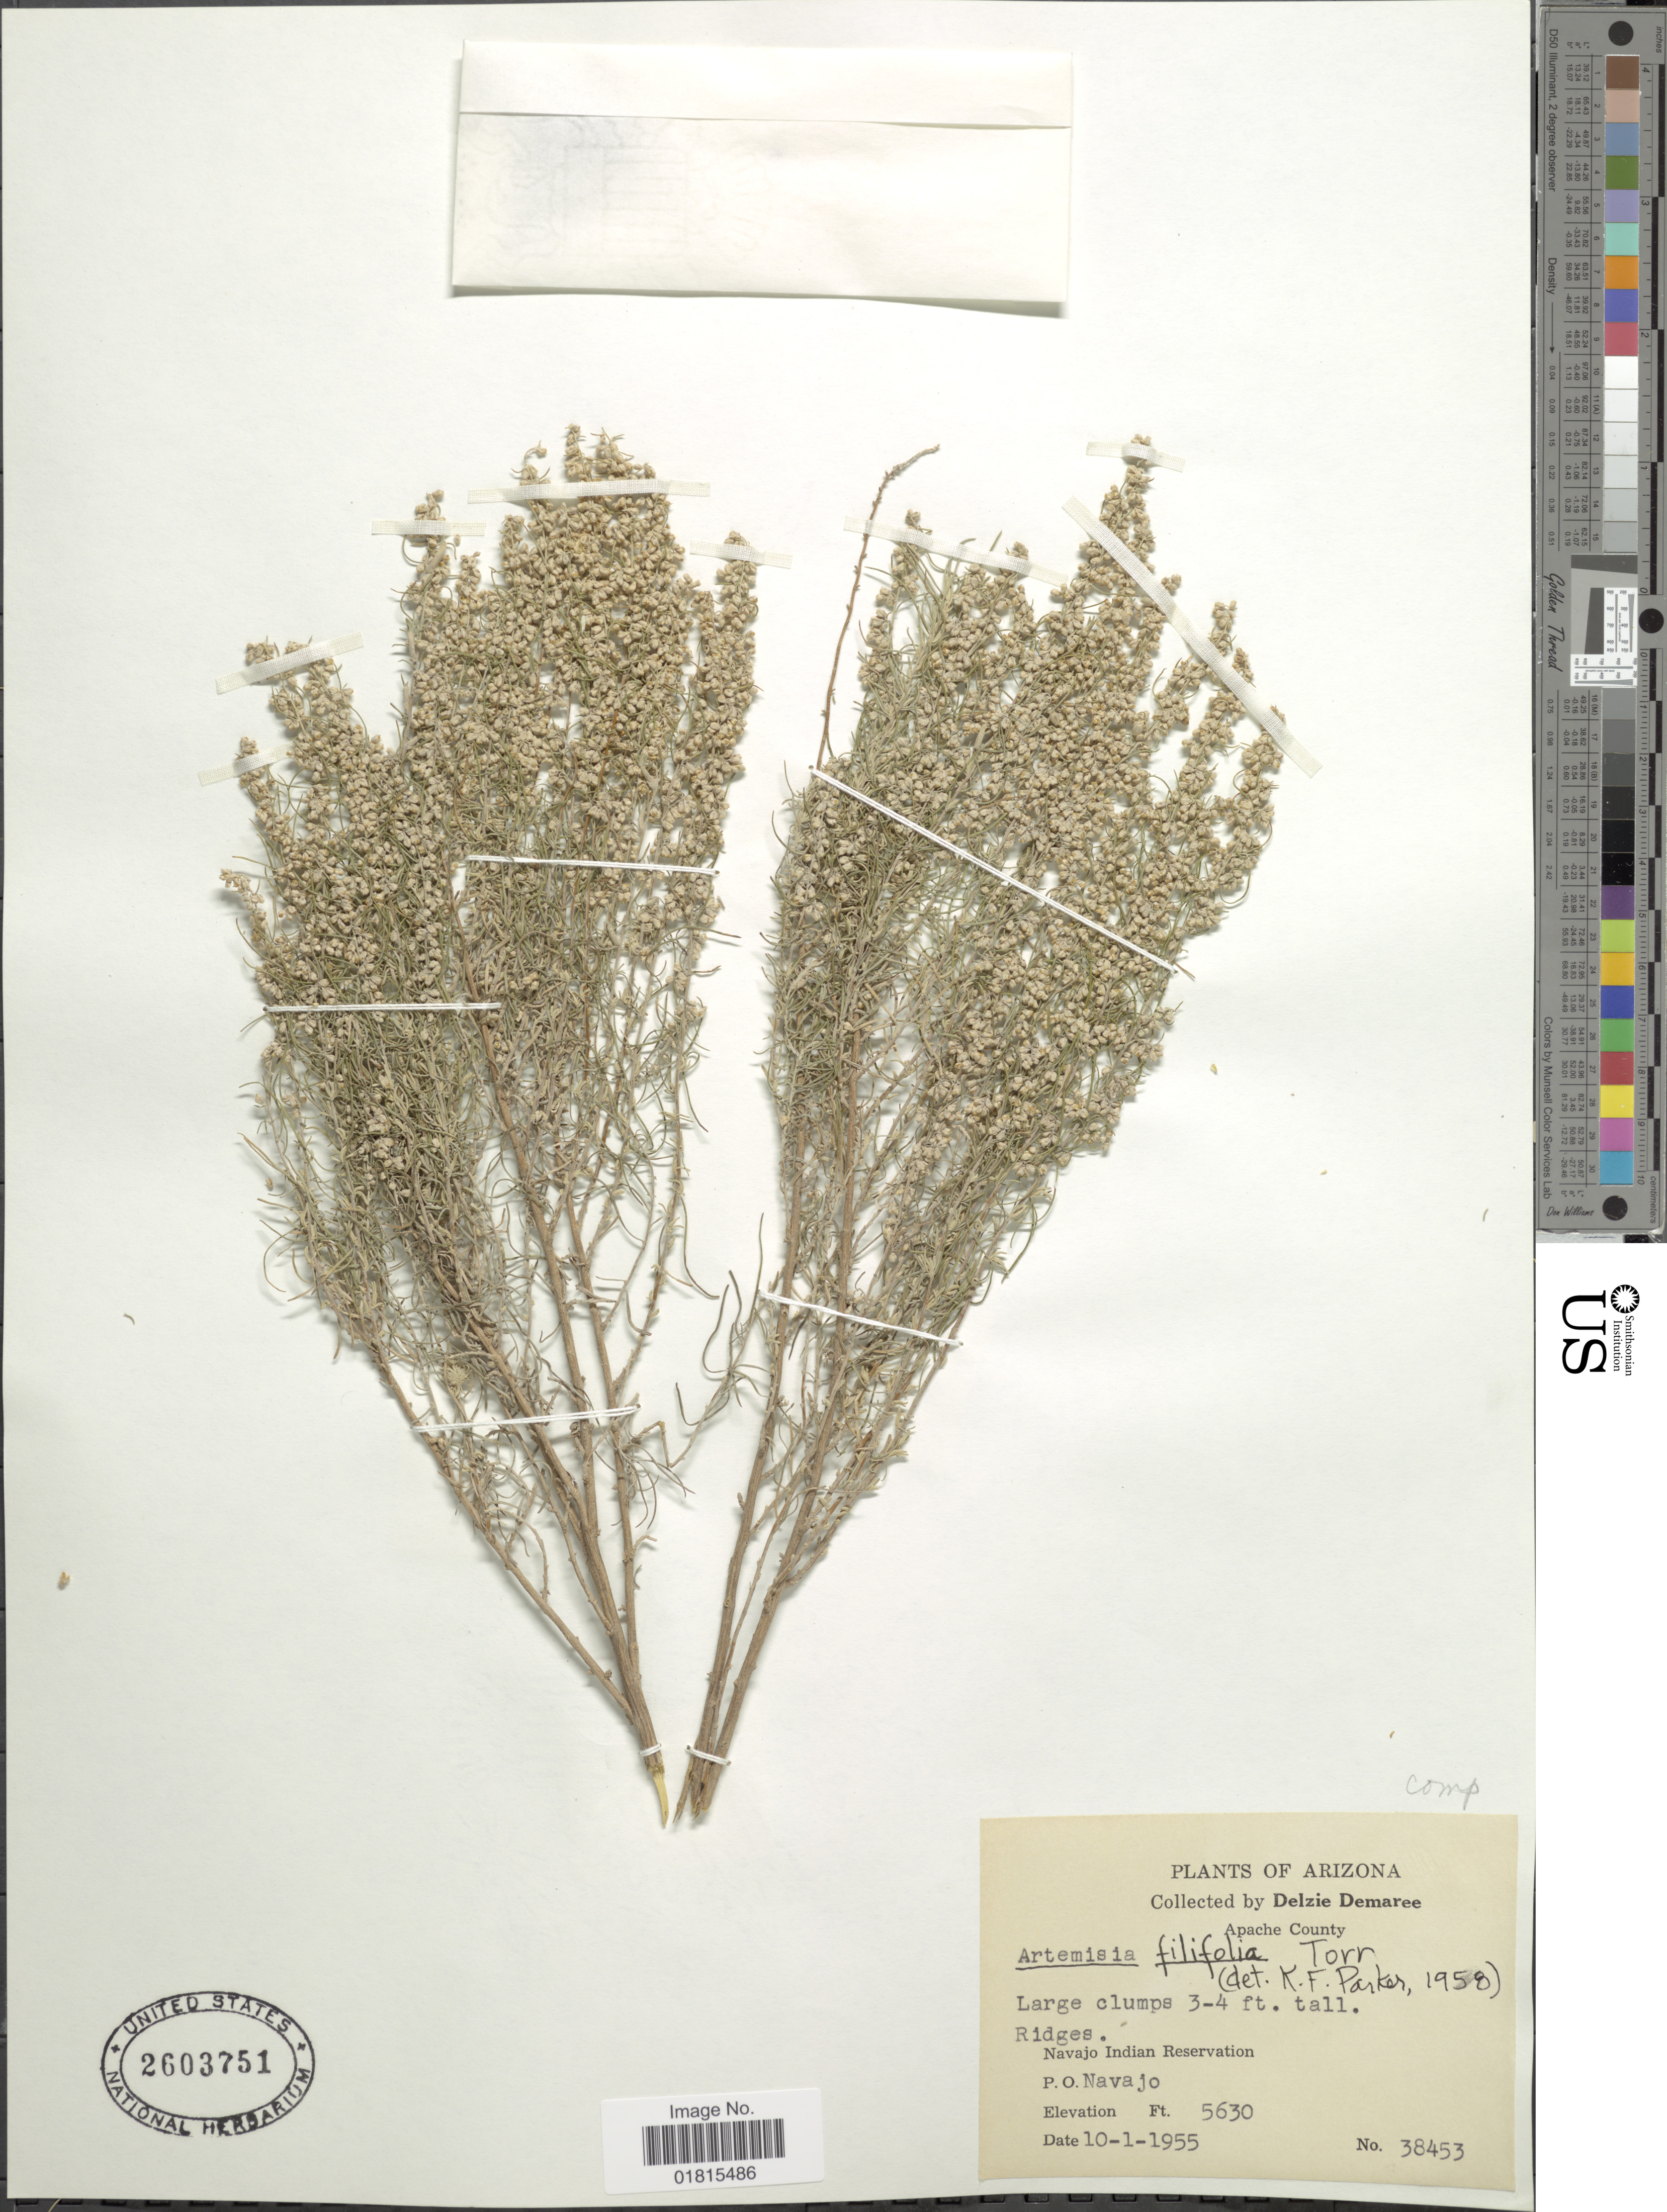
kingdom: Plantae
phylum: Tracheophyta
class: Magnoliopsida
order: Asterales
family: Asteraceae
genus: Artemisia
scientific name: Artemisia filifolia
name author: Torr.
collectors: D. Demaree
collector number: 38453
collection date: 1955-10-01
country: United States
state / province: Arizona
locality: Apache County. Ridges. Navajo Indian Reservation. P.O. Navajo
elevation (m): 1716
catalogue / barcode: US 2603751